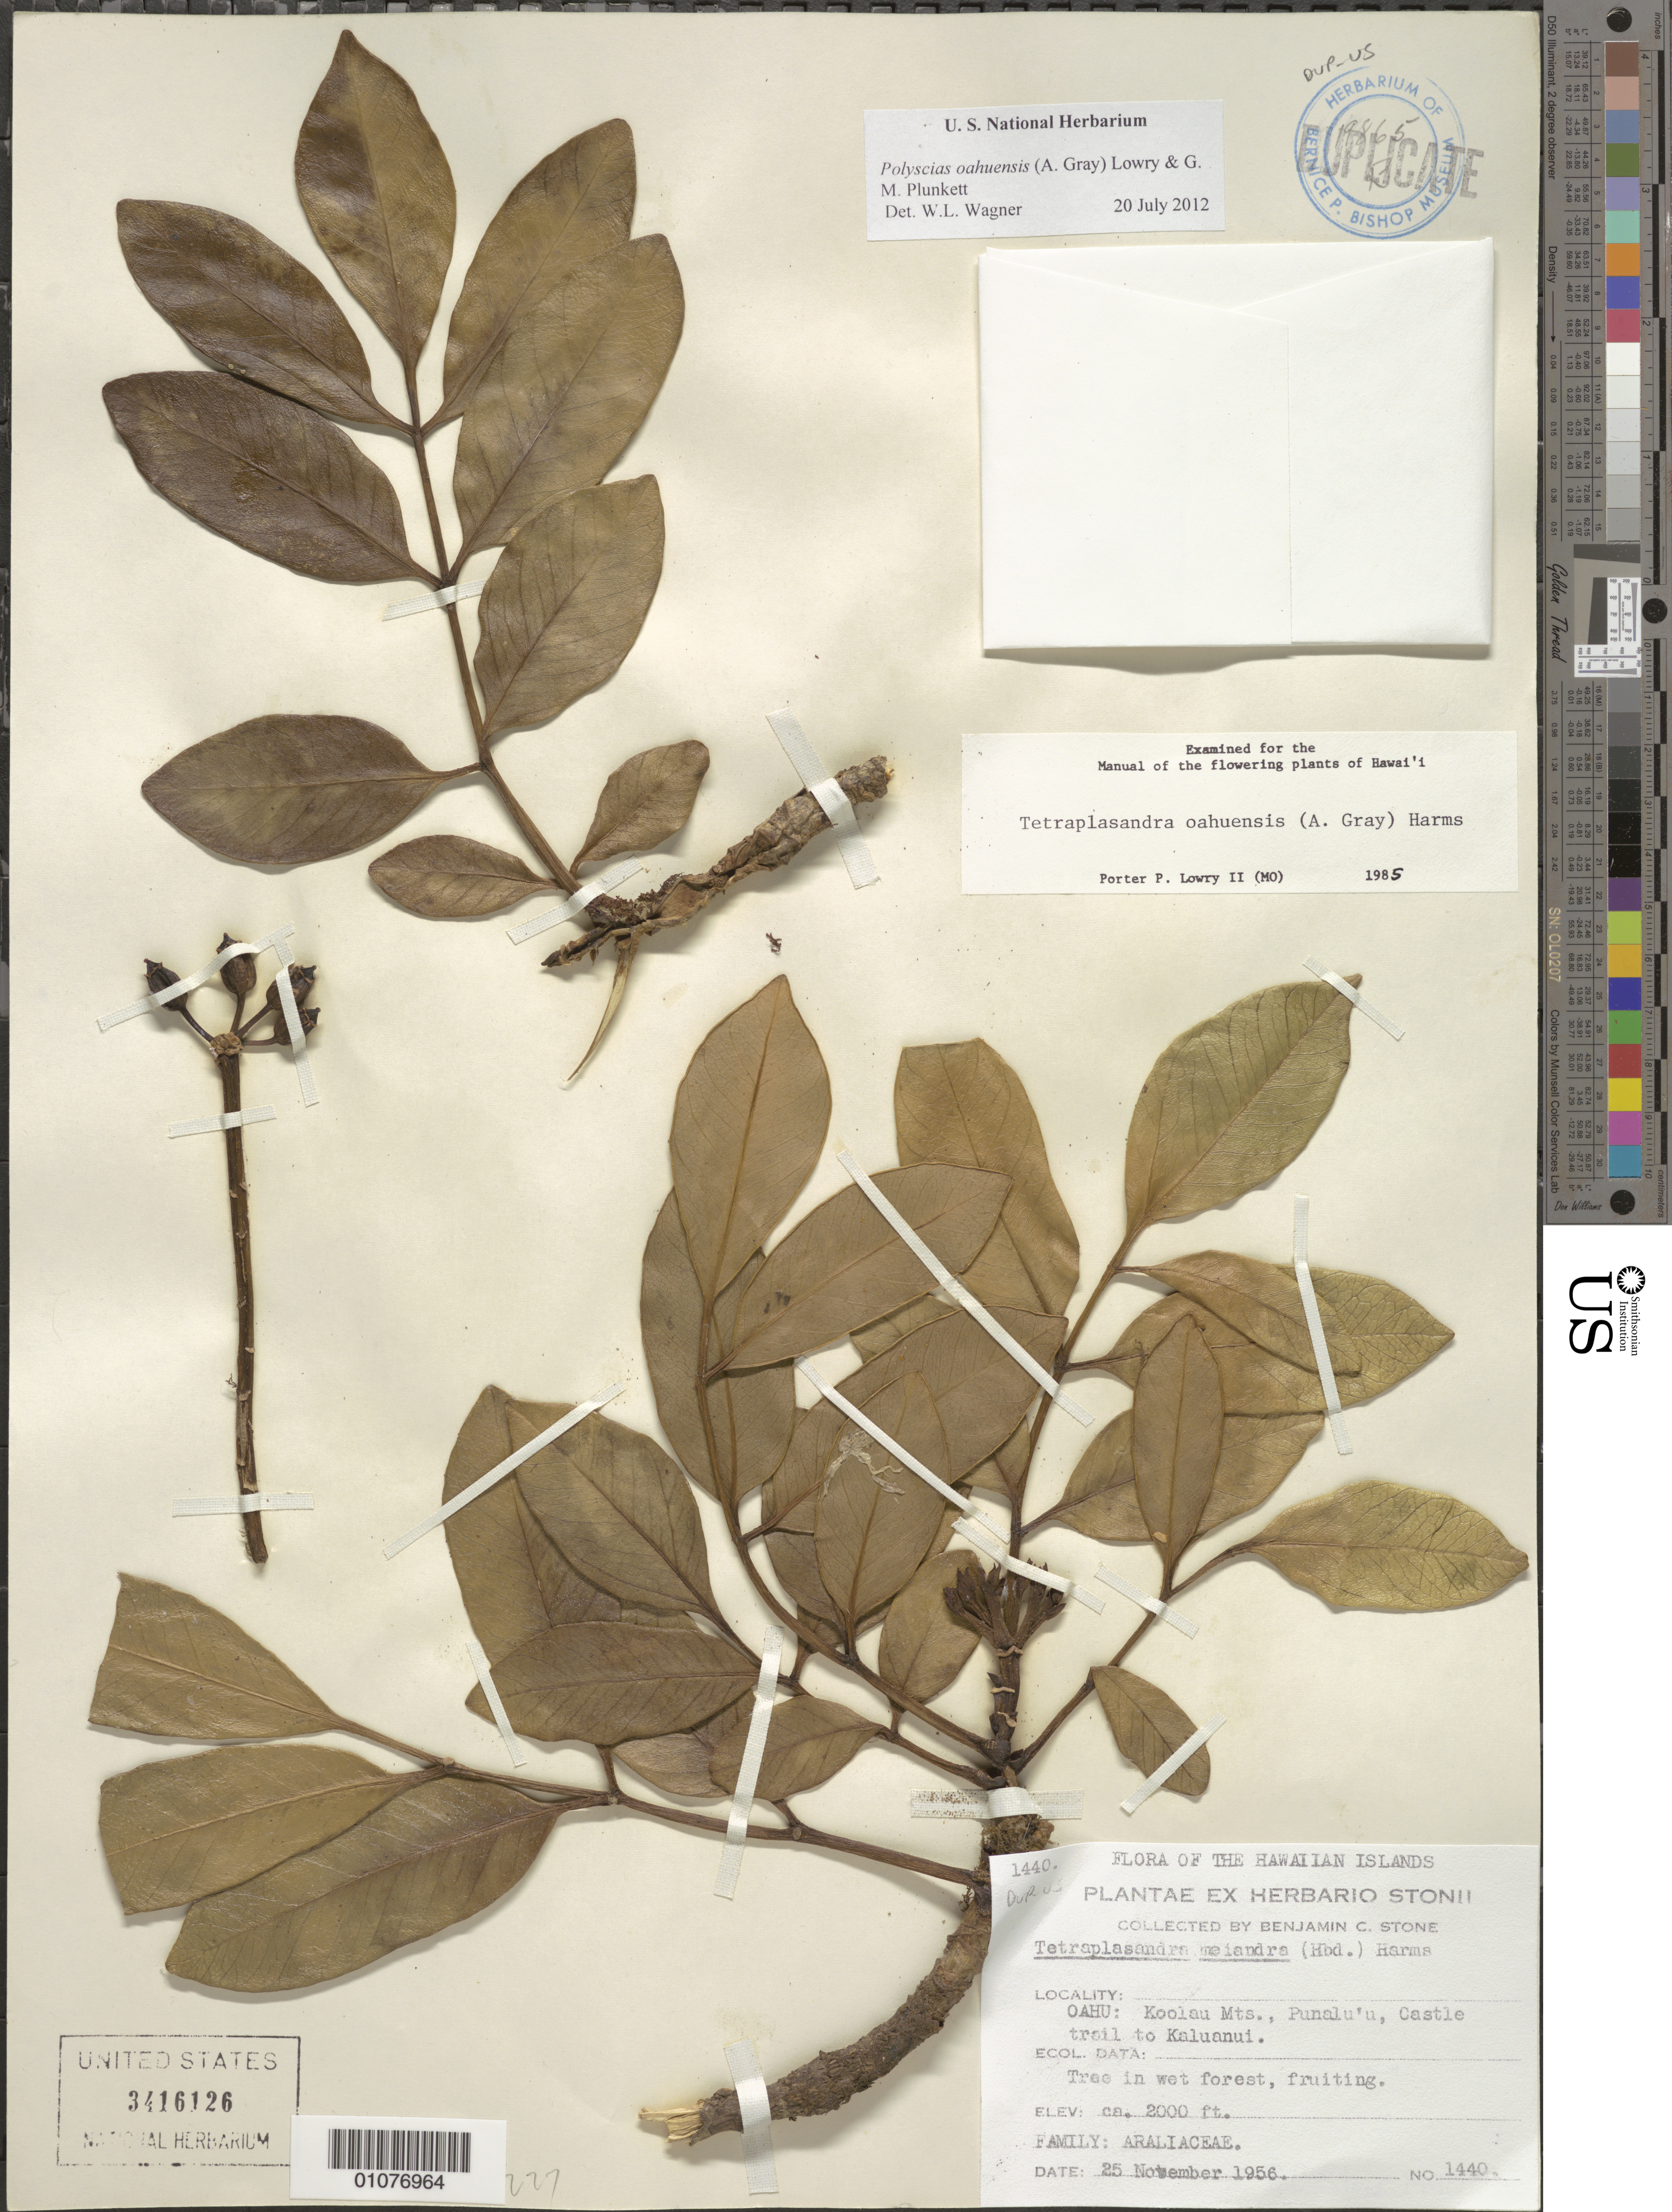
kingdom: Plantae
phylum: Tracheophyta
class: Magnoliopsida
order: Apiales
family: Araliaceae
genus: Polyscias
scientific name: Polyscias oahuensis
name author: (A. Gray) Lowry & G. M. Plunkett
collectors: B. C. Stone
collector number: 1440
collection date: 1956-11-25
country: United States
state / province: Hawaii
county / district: Honolulu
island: Oahu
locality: Koolau Mts., Punalu'u, Castle trail to Kaluanui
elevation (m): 610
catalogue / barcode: US 3416126